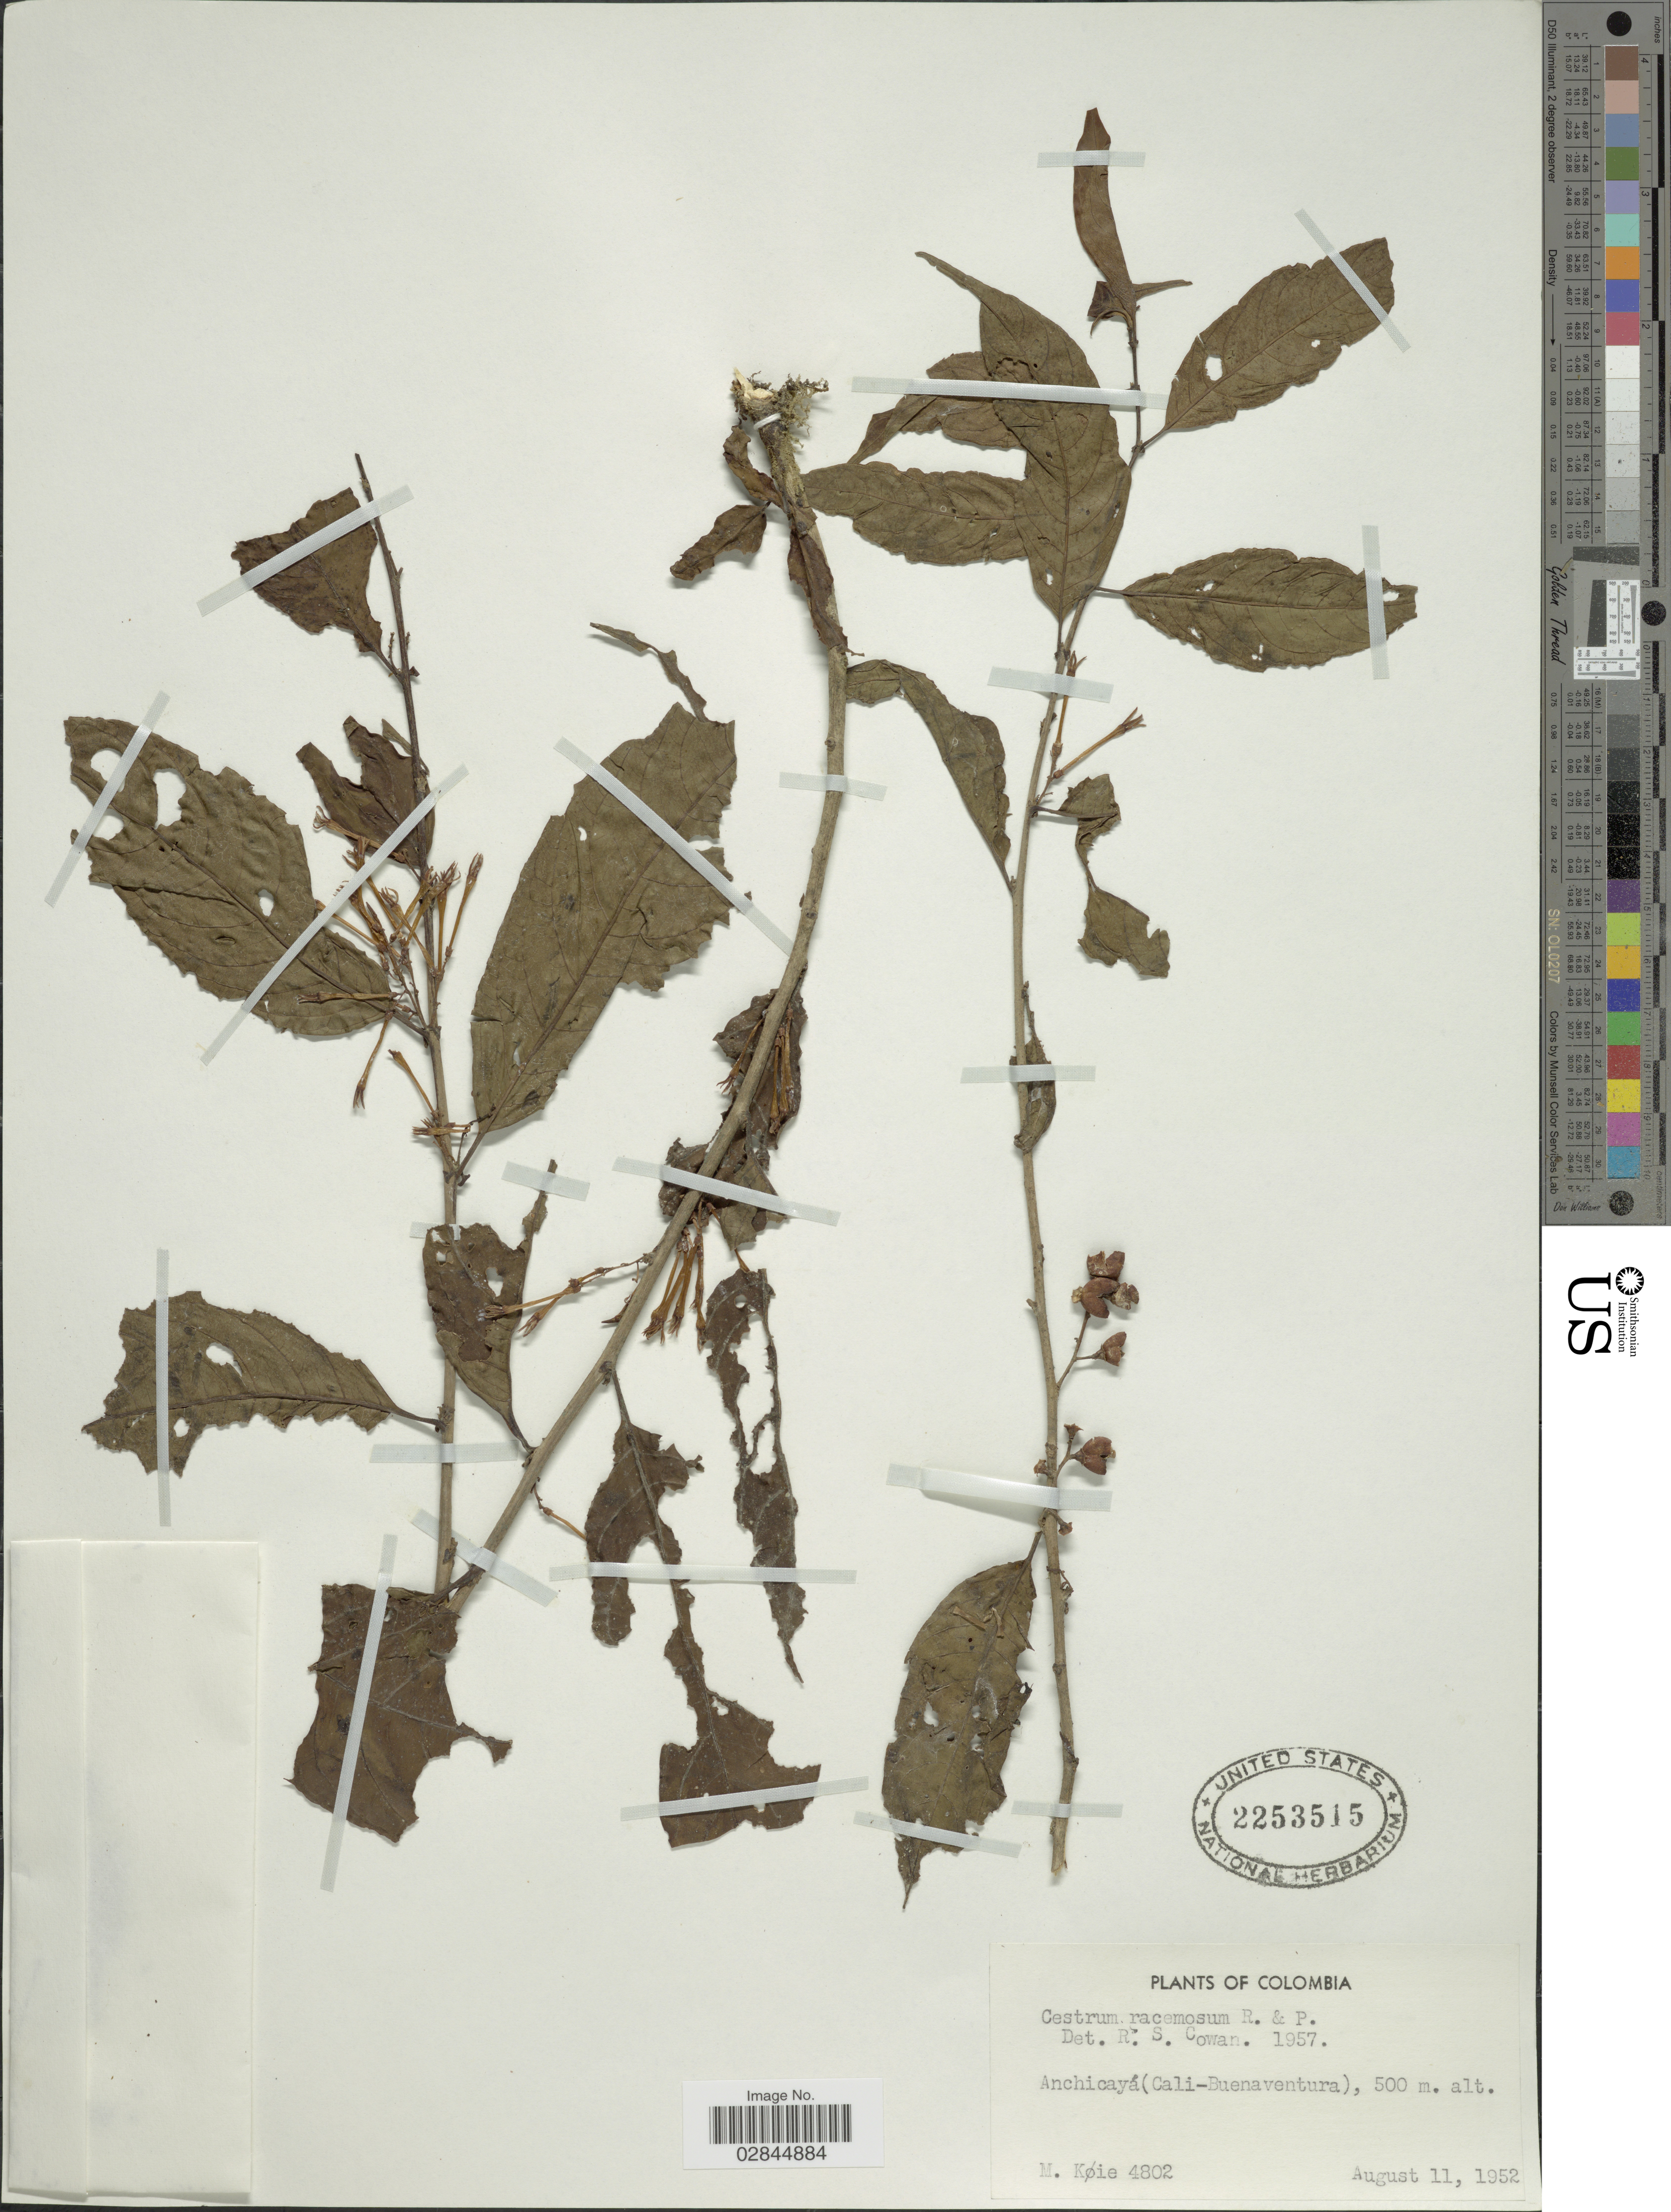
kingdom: Plantae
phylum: Tracheophyta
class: Magnoliopsida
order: Solanales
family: Solanaceae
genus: Cestrum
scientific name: Cestrum racemosum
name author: Ruiz & Pav.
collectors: M. Köie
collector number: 4802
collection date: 1952-08-11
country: Colombia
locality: Achicayá (Cali-Buenaventura).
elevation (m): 500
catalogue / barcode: US 2253515